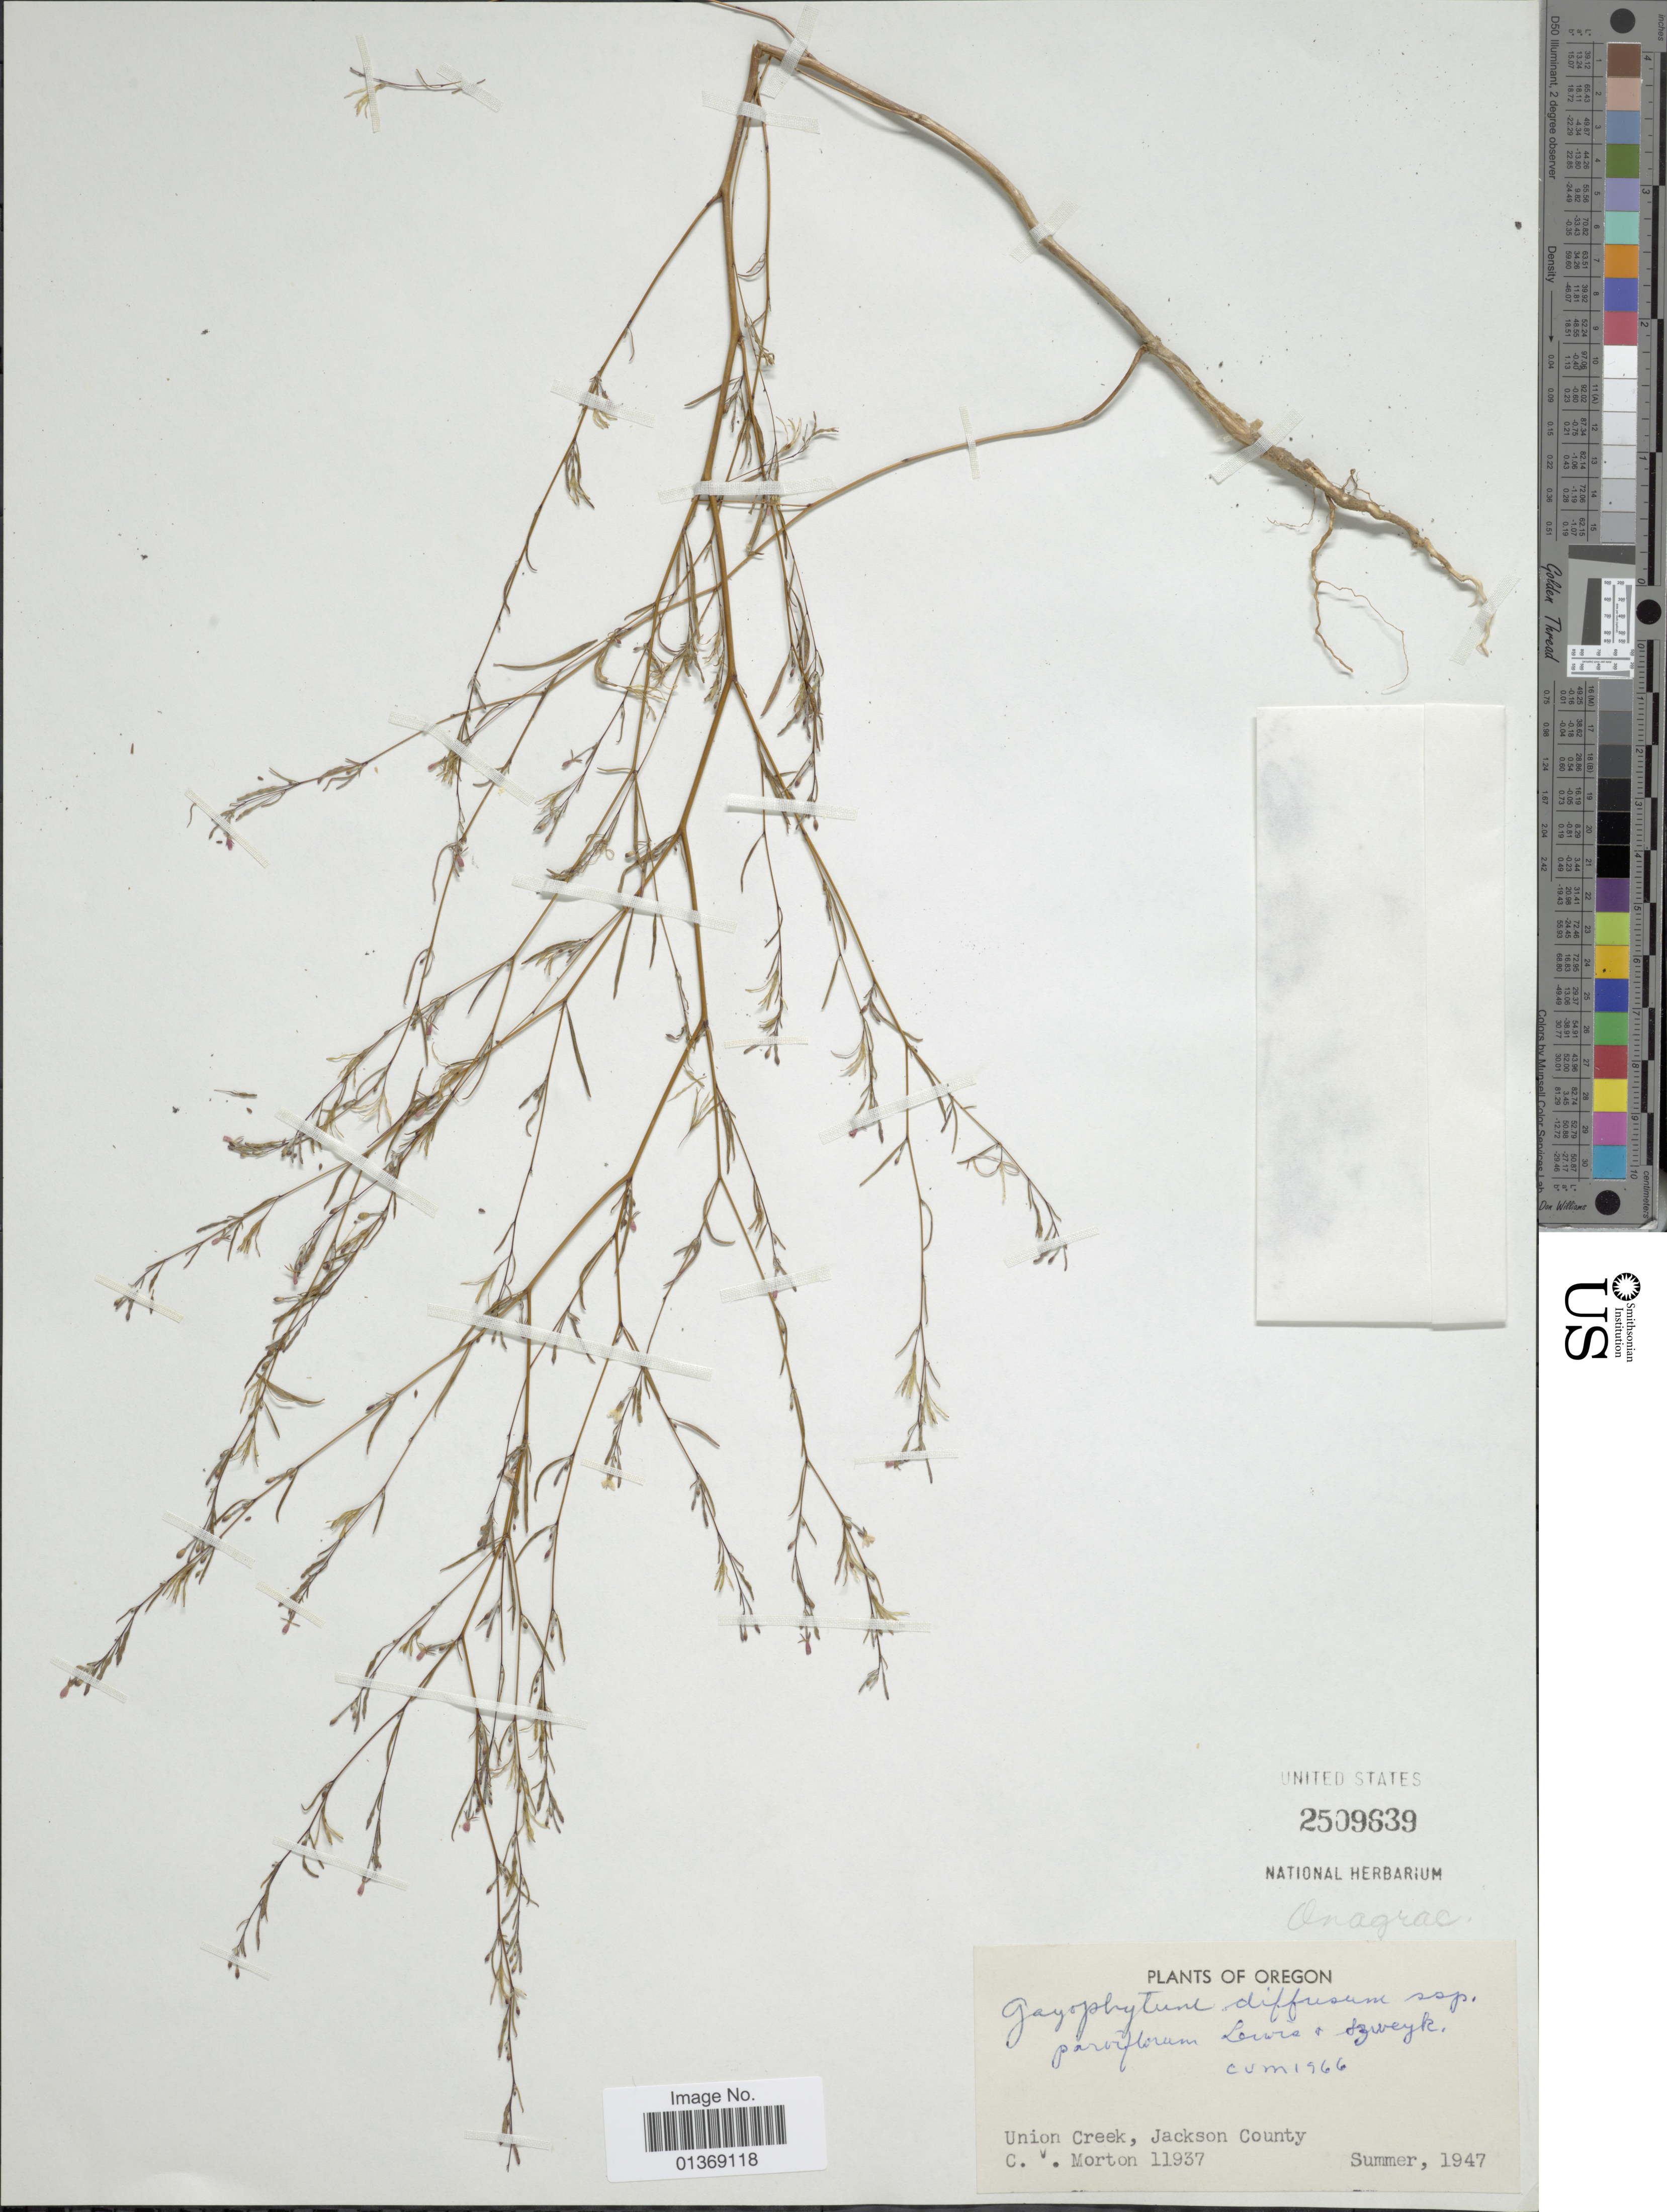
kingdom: Plantae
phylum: Tracheophyta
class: Magnoliopsida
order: Myrtales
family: Onagraceae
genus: Gayophytum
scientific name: Gayophytum diffusum subsp. parviflorum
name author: F. H. Lewis & Szweyk.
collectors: C. V. Morton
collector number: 11937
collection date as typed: Summer 1947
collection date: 1947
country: United States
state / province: Oregon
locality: Union Creek, Jackson County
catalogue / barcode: US 2509639